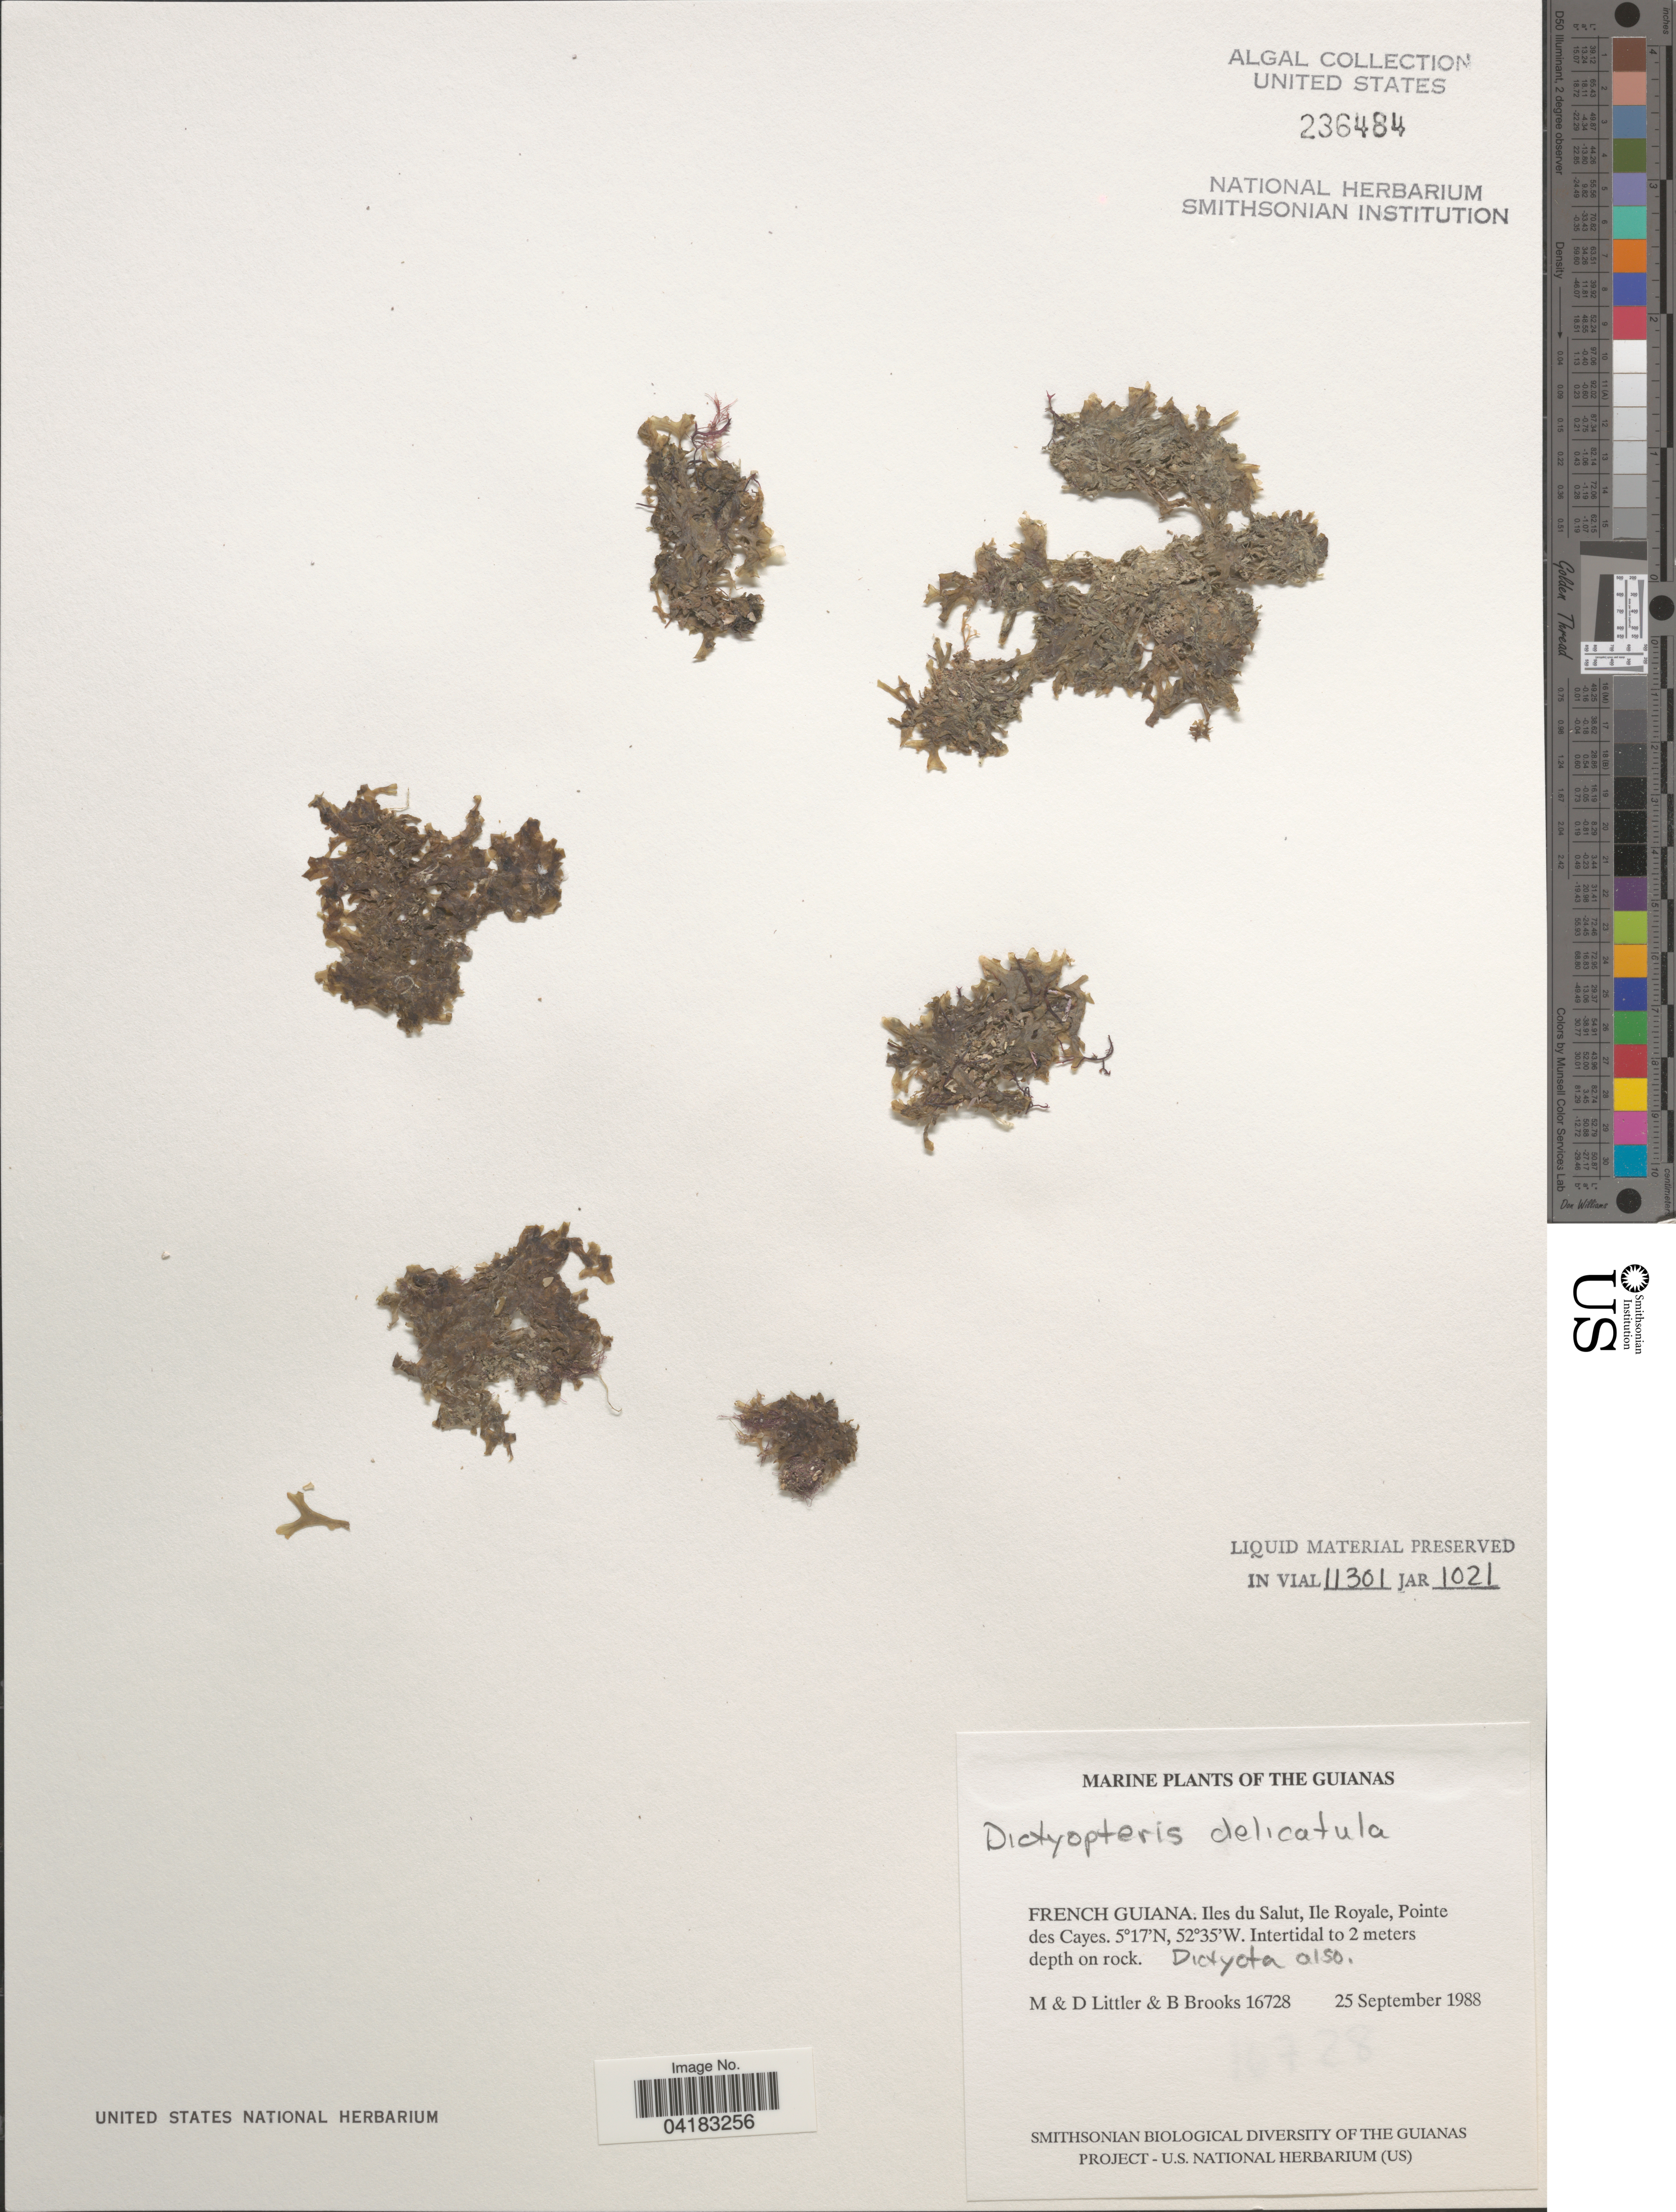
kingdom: Chromista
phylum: Ochrophyta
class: Phaeophyceae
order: Dictyotales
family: Dictyotaceae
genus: Dictyopteris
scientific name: Dictyopteris delicatula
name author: J.V.Lamouroux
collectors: M. Littler, D. S. Littler & B. Brooks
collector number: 16728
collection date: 1988-09-25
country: French Guiana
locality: The Guianas. Iles du Salut, Ile Royale, Pointe des Cayes.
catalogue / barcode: US 236484